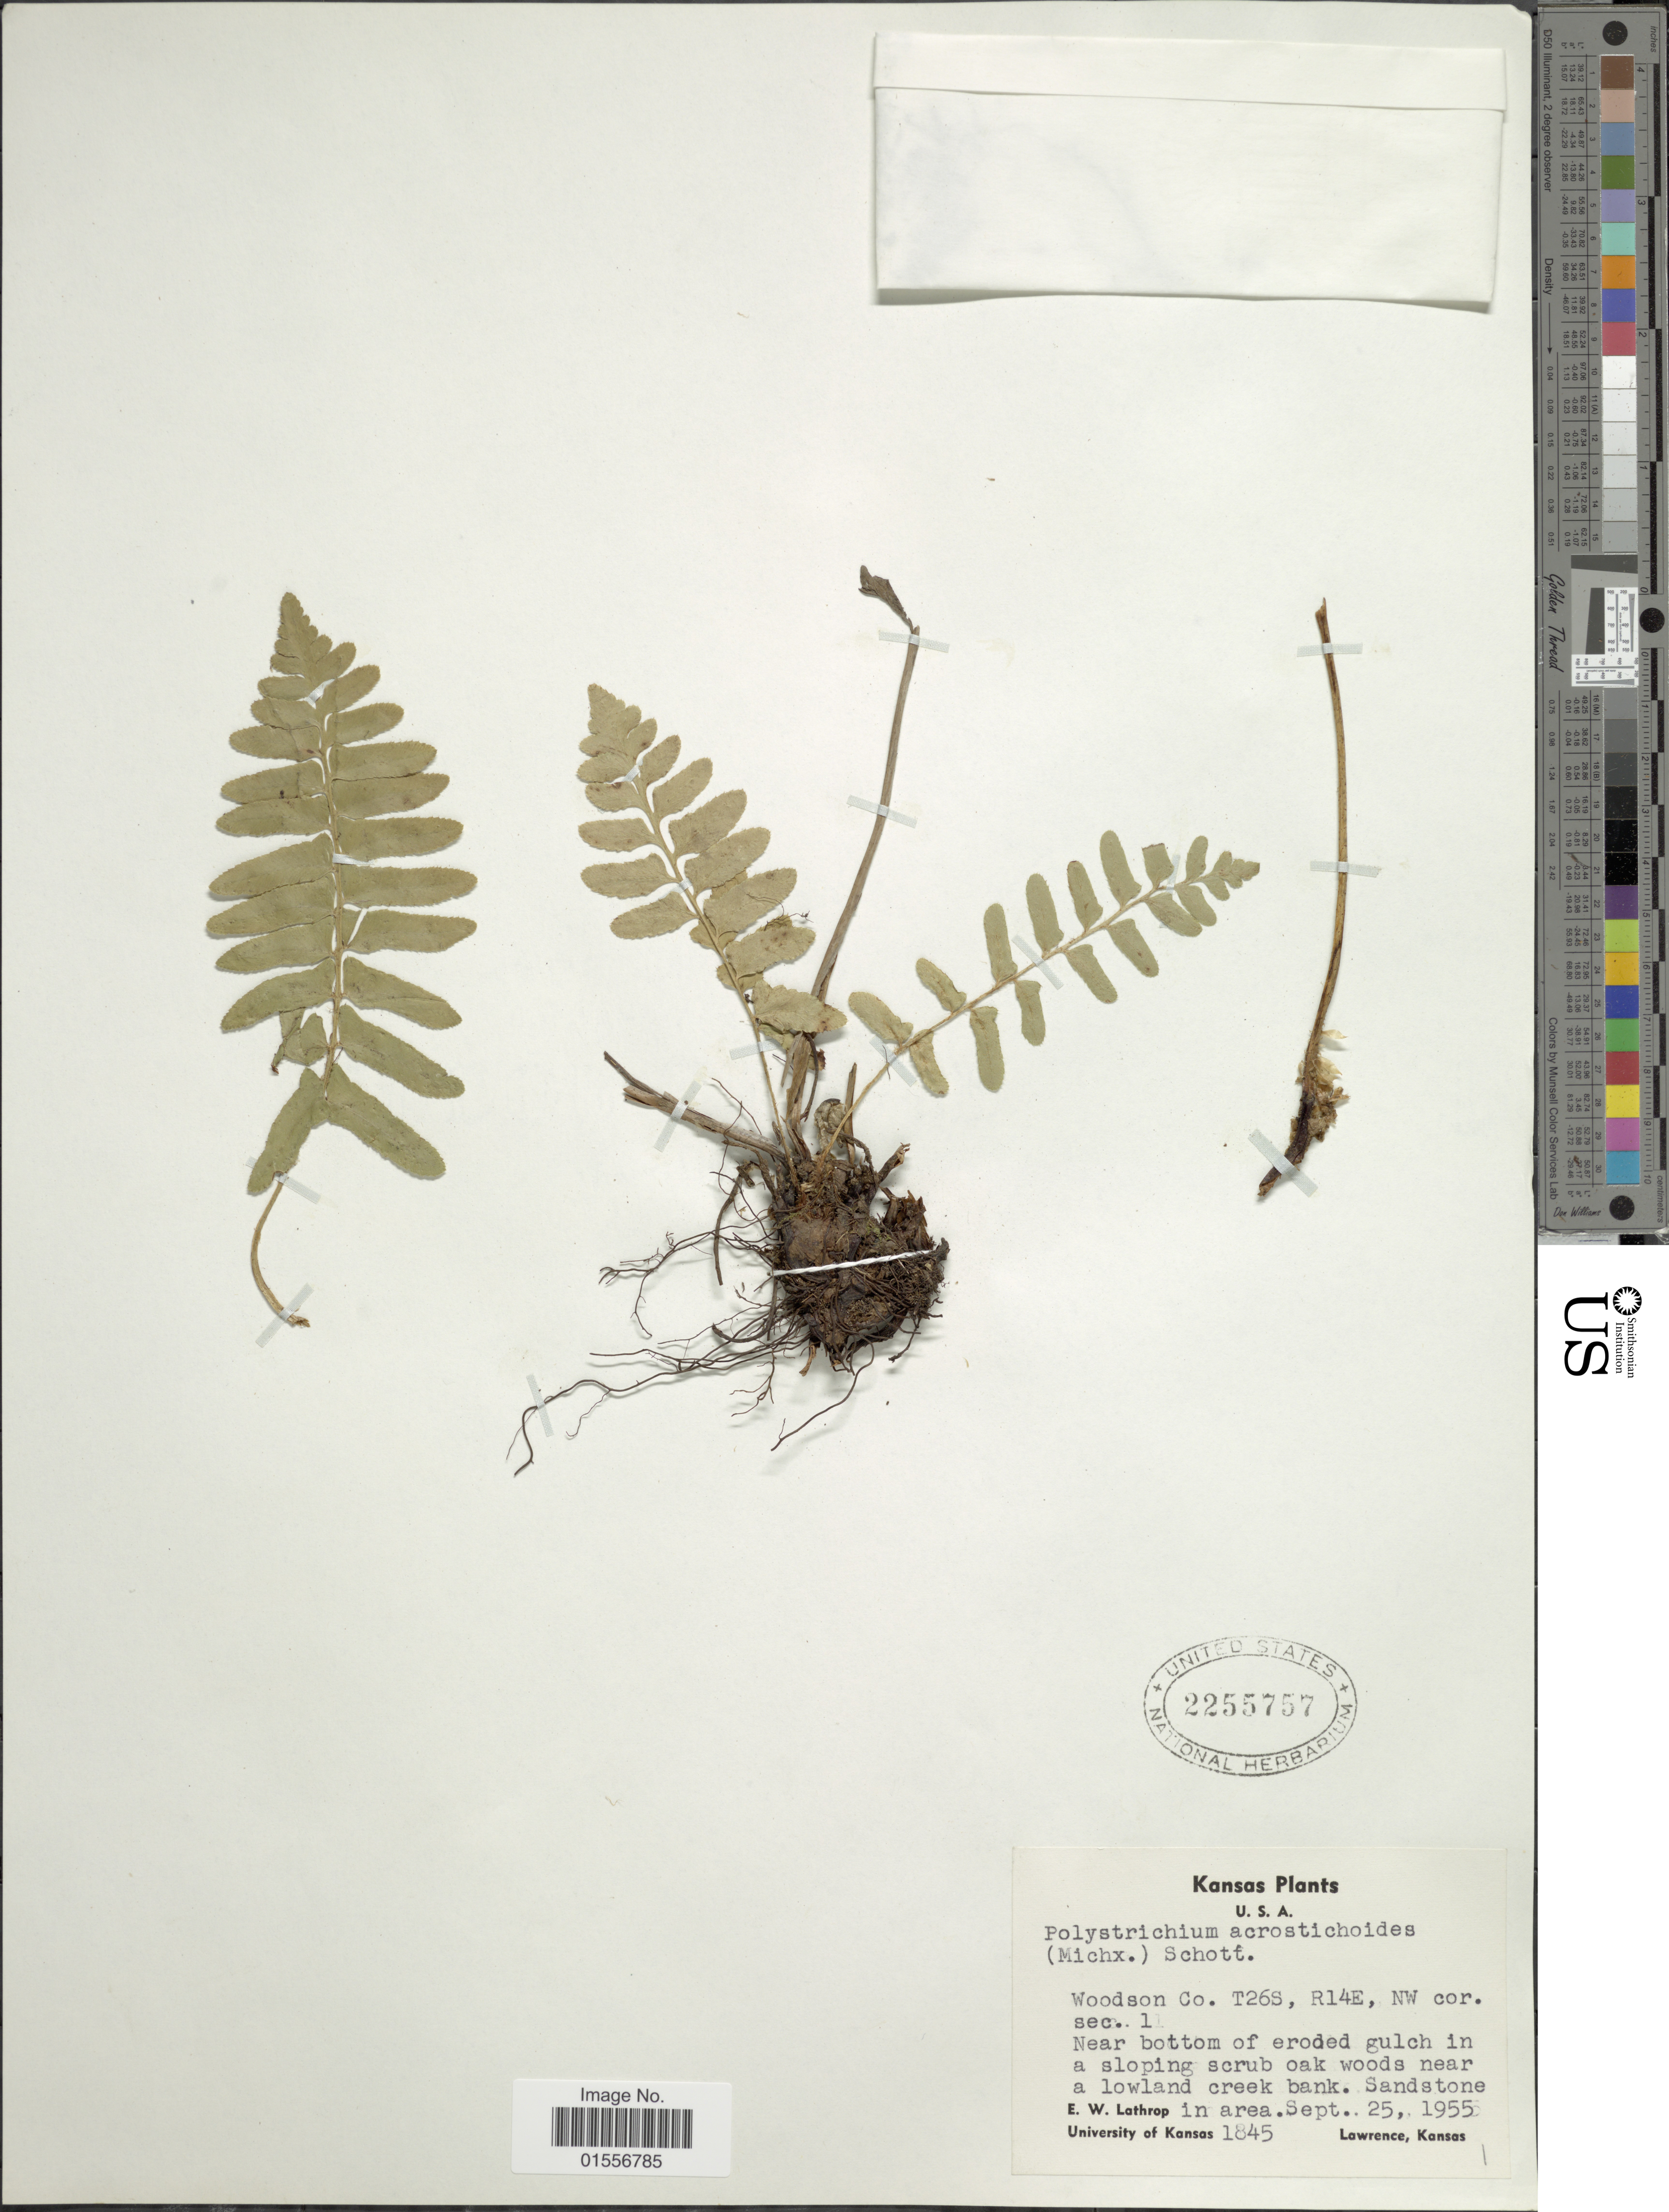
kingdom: Plantae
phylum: Tracheophyta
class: Polypodiopsida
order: Polypodiales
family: Dryopteridaceae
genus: Polystichum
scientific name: Polystichum acrostichoides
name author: (Michx.) Schott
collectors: E. W. Lathrop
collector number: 1845?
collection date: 1955-09-25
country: United States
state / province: Kansas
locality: Woodson Co. T26S, R14E, NW cor. sec. 1, near bottom of eroded gulch in a sloping scrub bank.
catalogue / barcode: US 2255757